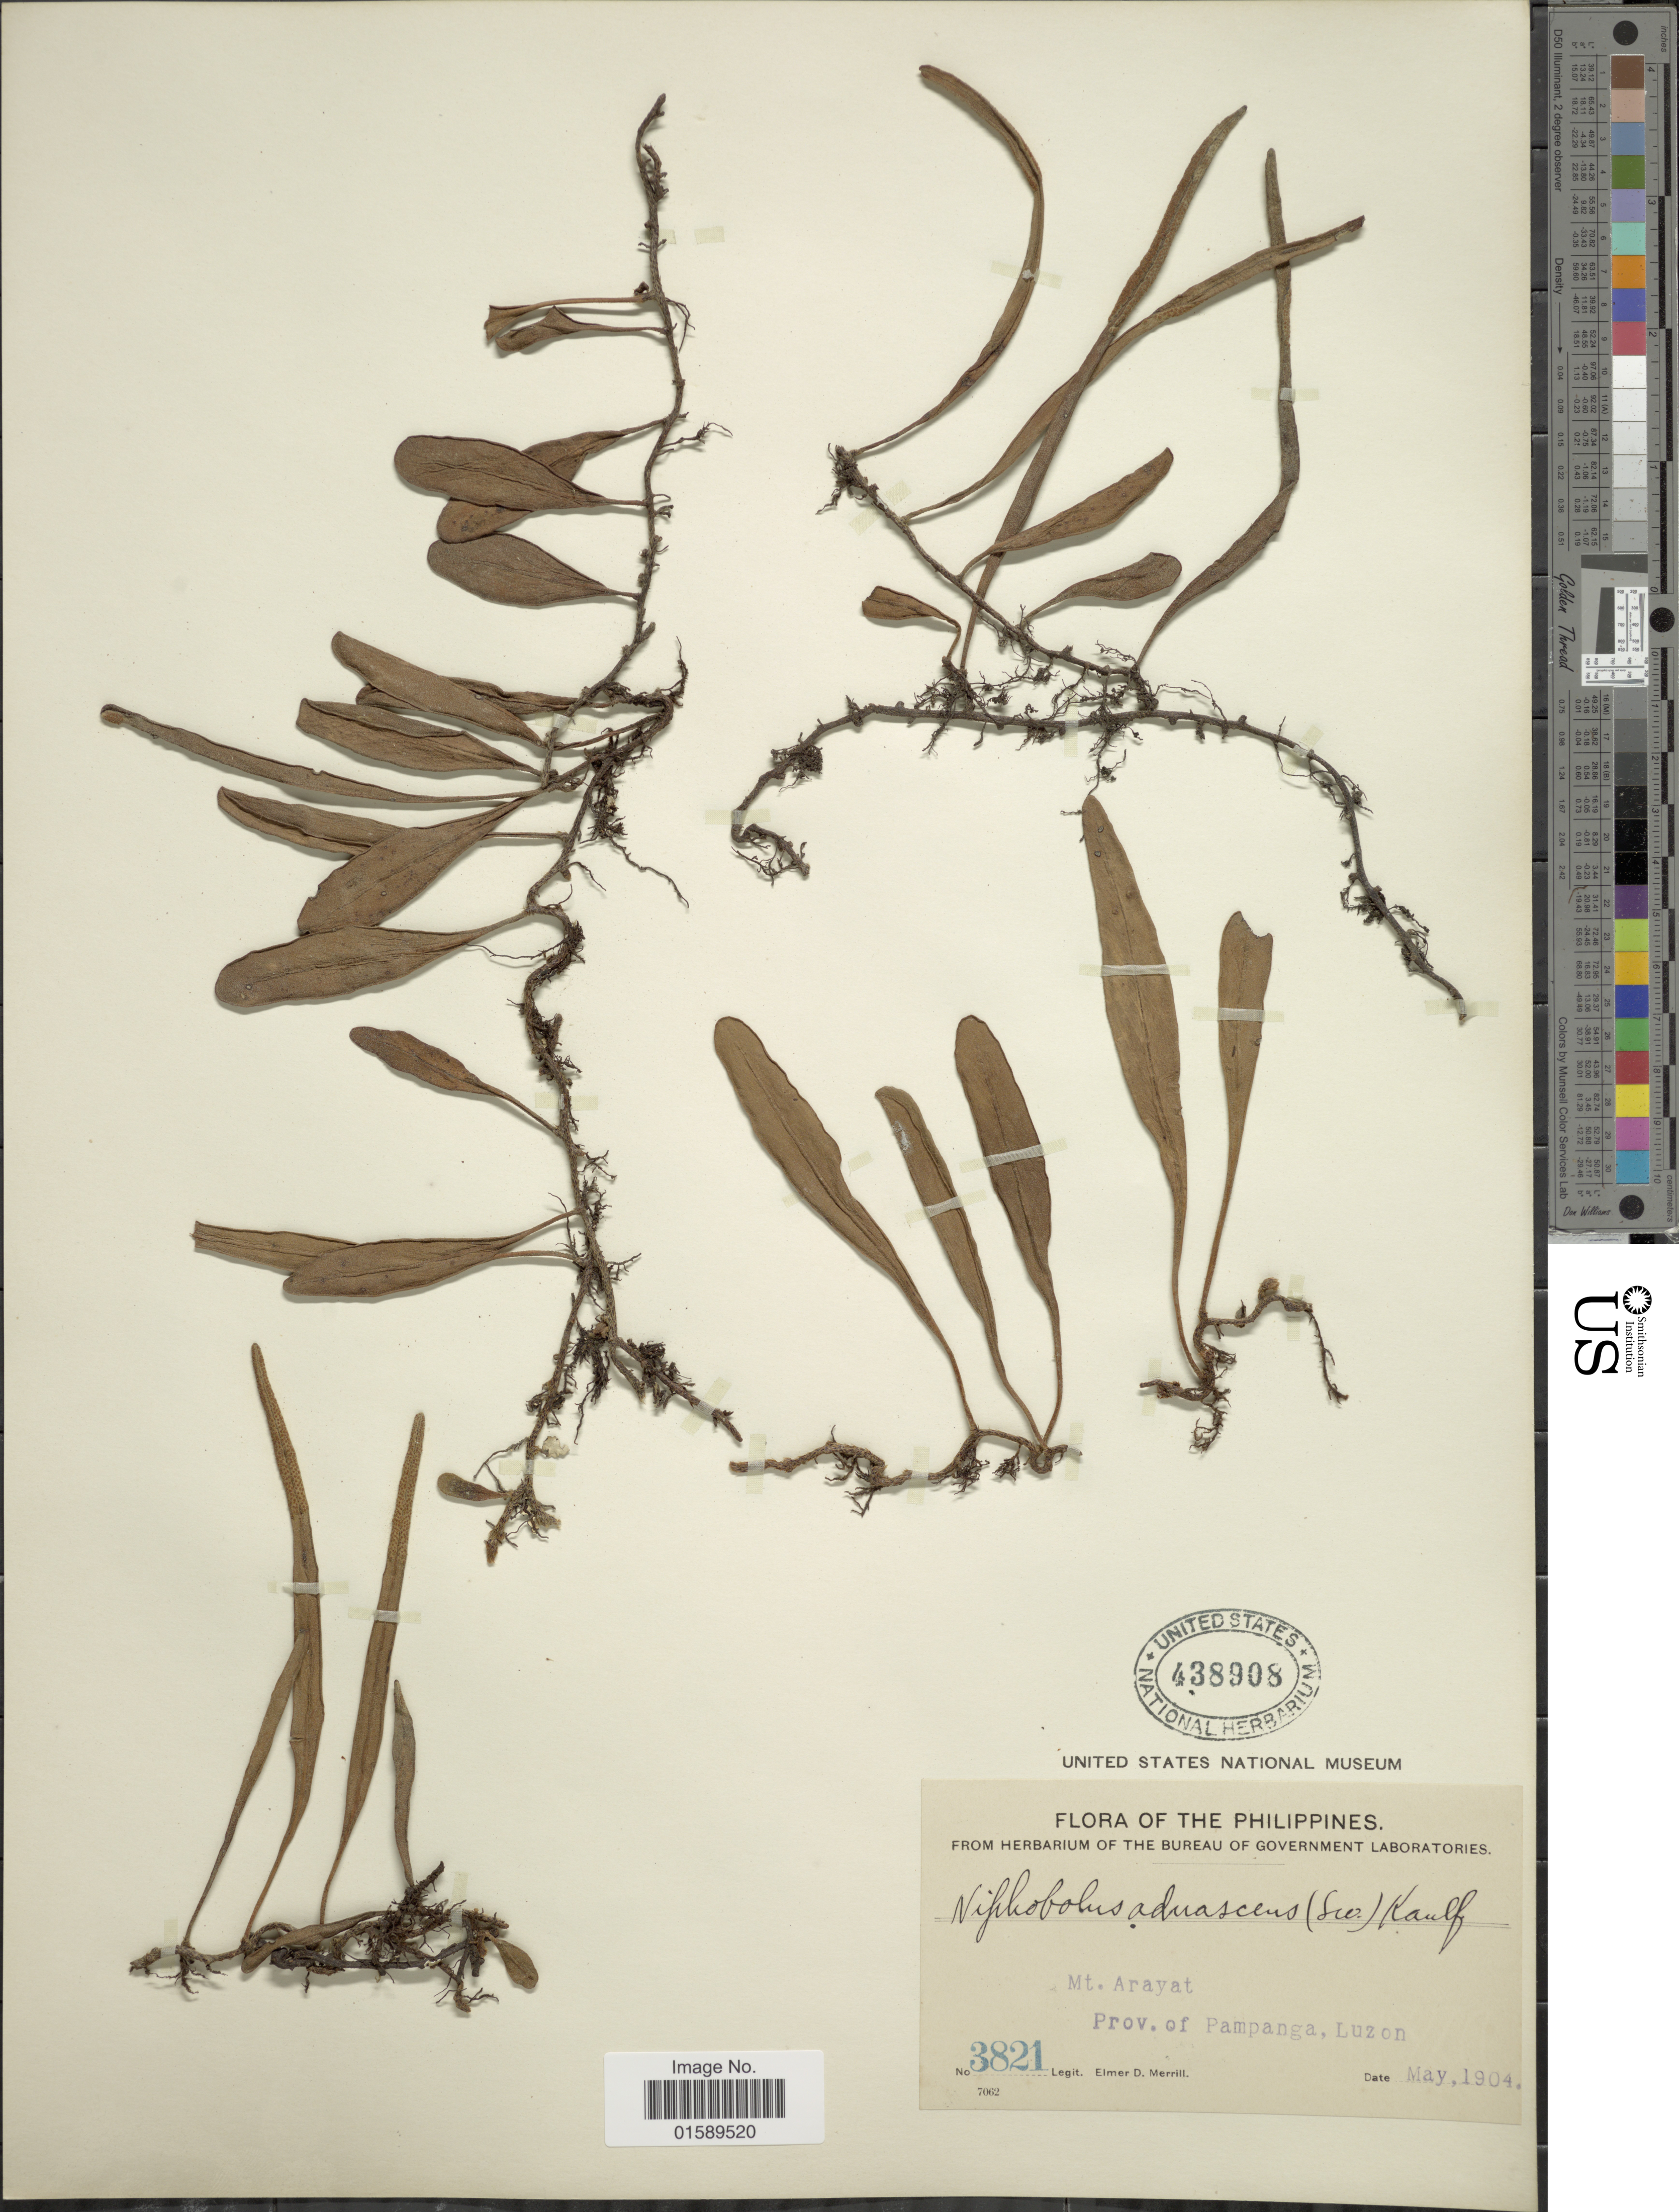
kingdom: Plantae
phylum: Tracheophyta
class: Polypodiopsida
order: Polypodiales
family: Polypodiaceae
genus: Pyrrosia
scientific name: Pyrrosia lanceolata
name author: (L.) Farw.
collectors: E. D. Merrill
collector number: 3821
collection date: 1904-05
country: Philippines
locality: Mt. Arayat, Prov. of Pampanga, Luzon.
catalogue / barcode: US 438908